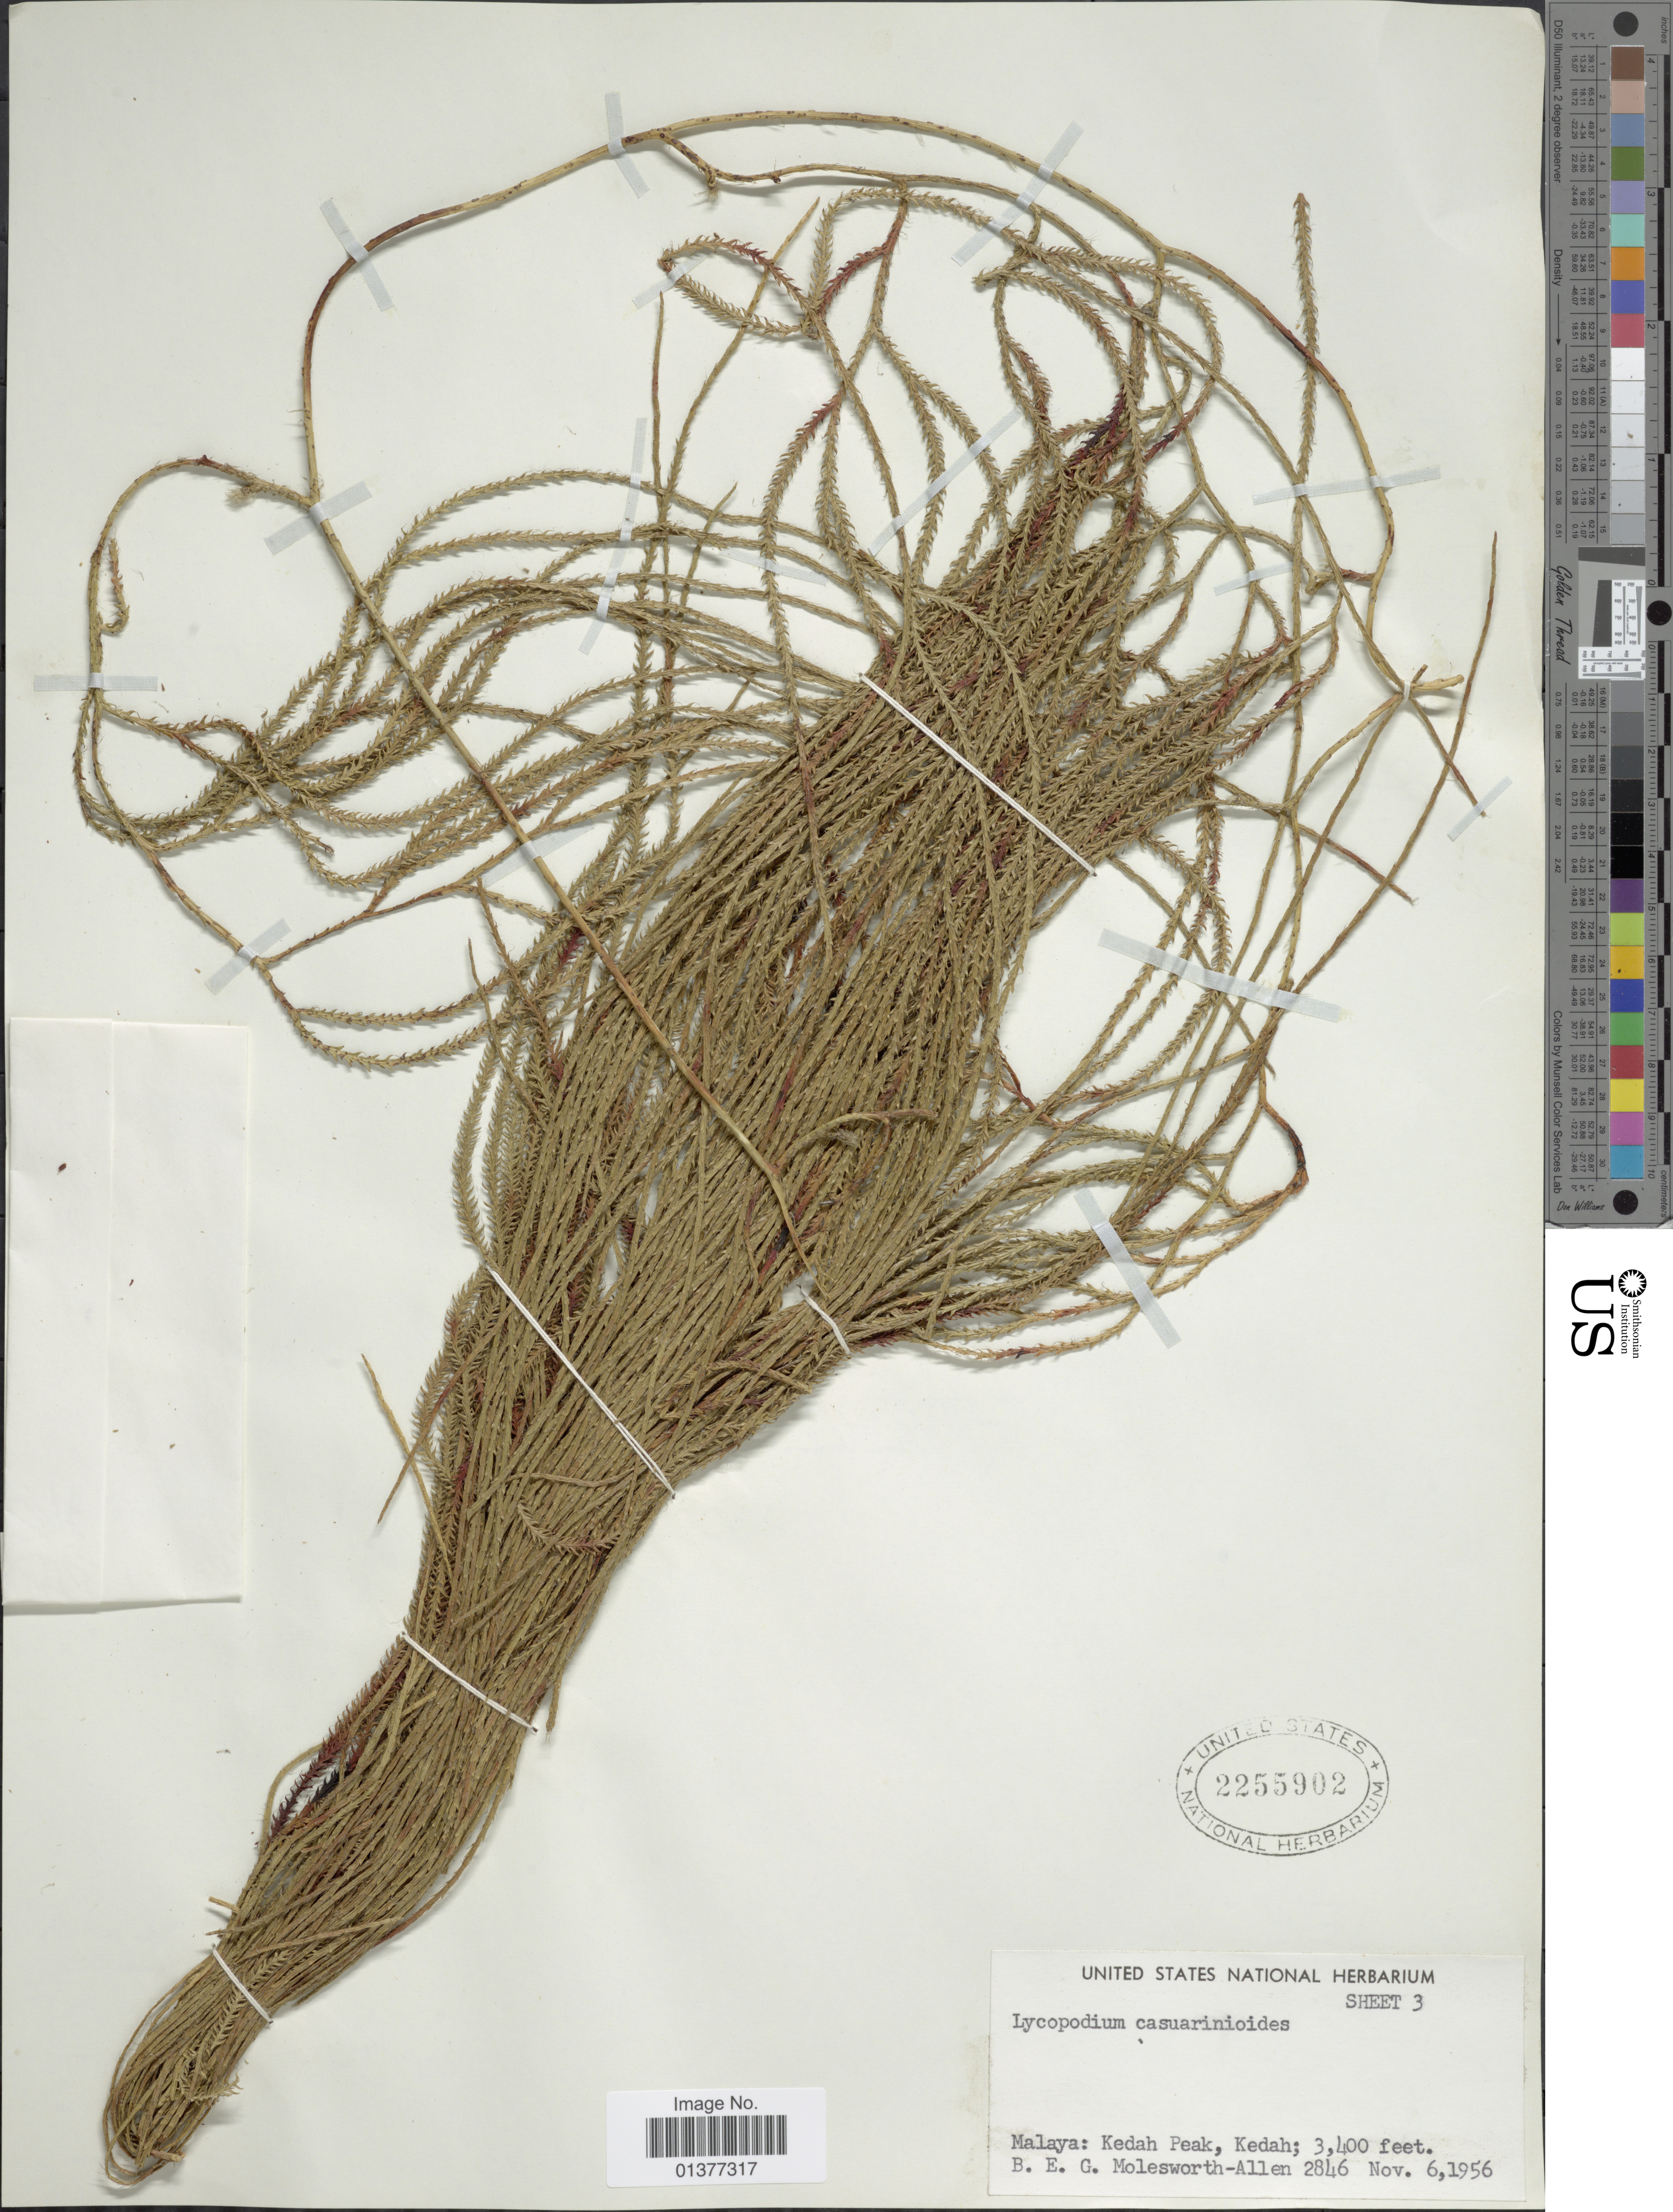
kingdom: Plantae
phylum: Tracheophyta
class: Lycopodiopsida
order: Lycopodiales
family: Lycopodiaceae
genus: Lycopodiastrum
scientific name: Lycopodiastrum casuarinoides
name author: (Spring) Holub ex R.D. Dixit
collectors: B. E. G. Molesworth-Allen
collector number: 2846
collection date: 1956-11-06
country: Malaysia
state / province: Kedah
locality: Kedah peak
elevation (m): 1036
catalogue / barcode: US 2255902